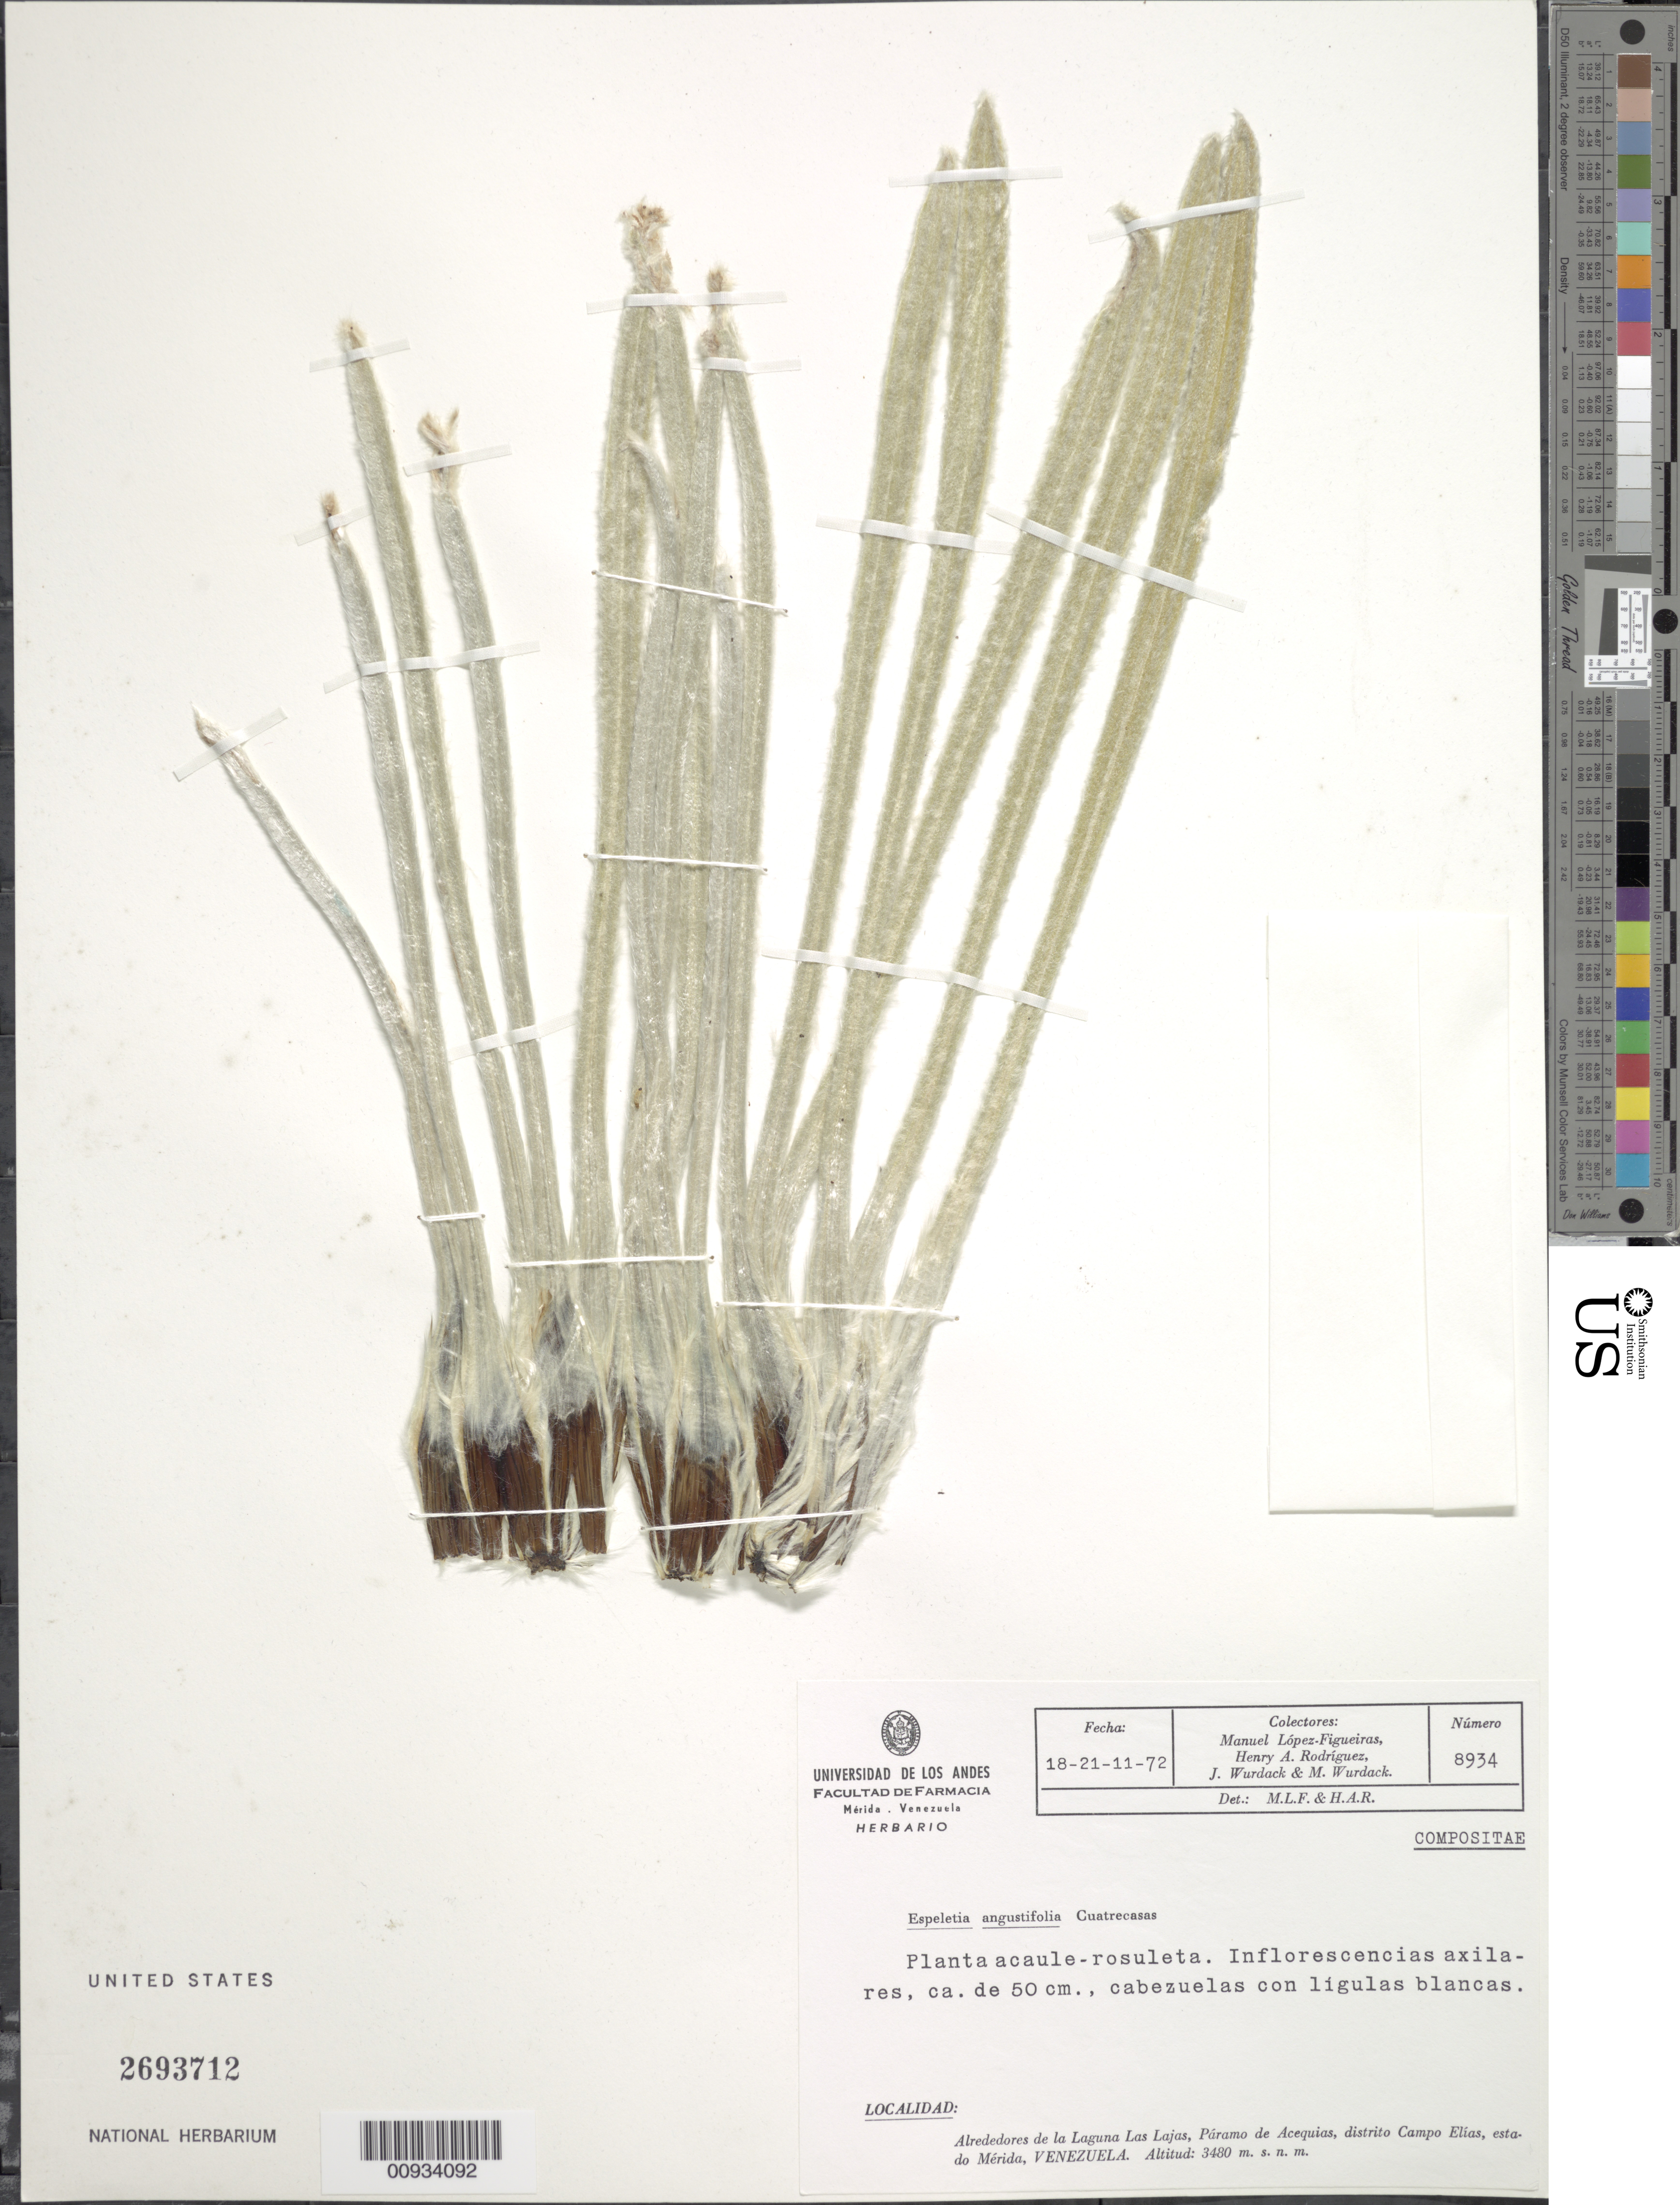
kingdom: Plantae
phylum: Tracheophyta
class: Magnoliopsida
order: Asterales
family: Asteraceae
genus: Espeletiopsis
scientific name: Espeletiopsis angustifolia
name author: (Cuatrec.) Cuatrec.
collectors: M. López Figueiras, H. A. Rodriguez, J. J. Wurdack & M. L. Wurdack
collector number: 8934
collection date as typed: Transcribed d/m/y: 18/11/72 to 21/11/72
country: Venezuela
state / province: Mérida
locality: Alrededores de la Laguna Las Lajas, Paramo de Acequias, Distrito Campo Elias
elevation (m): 3480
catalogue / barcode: US 2693712